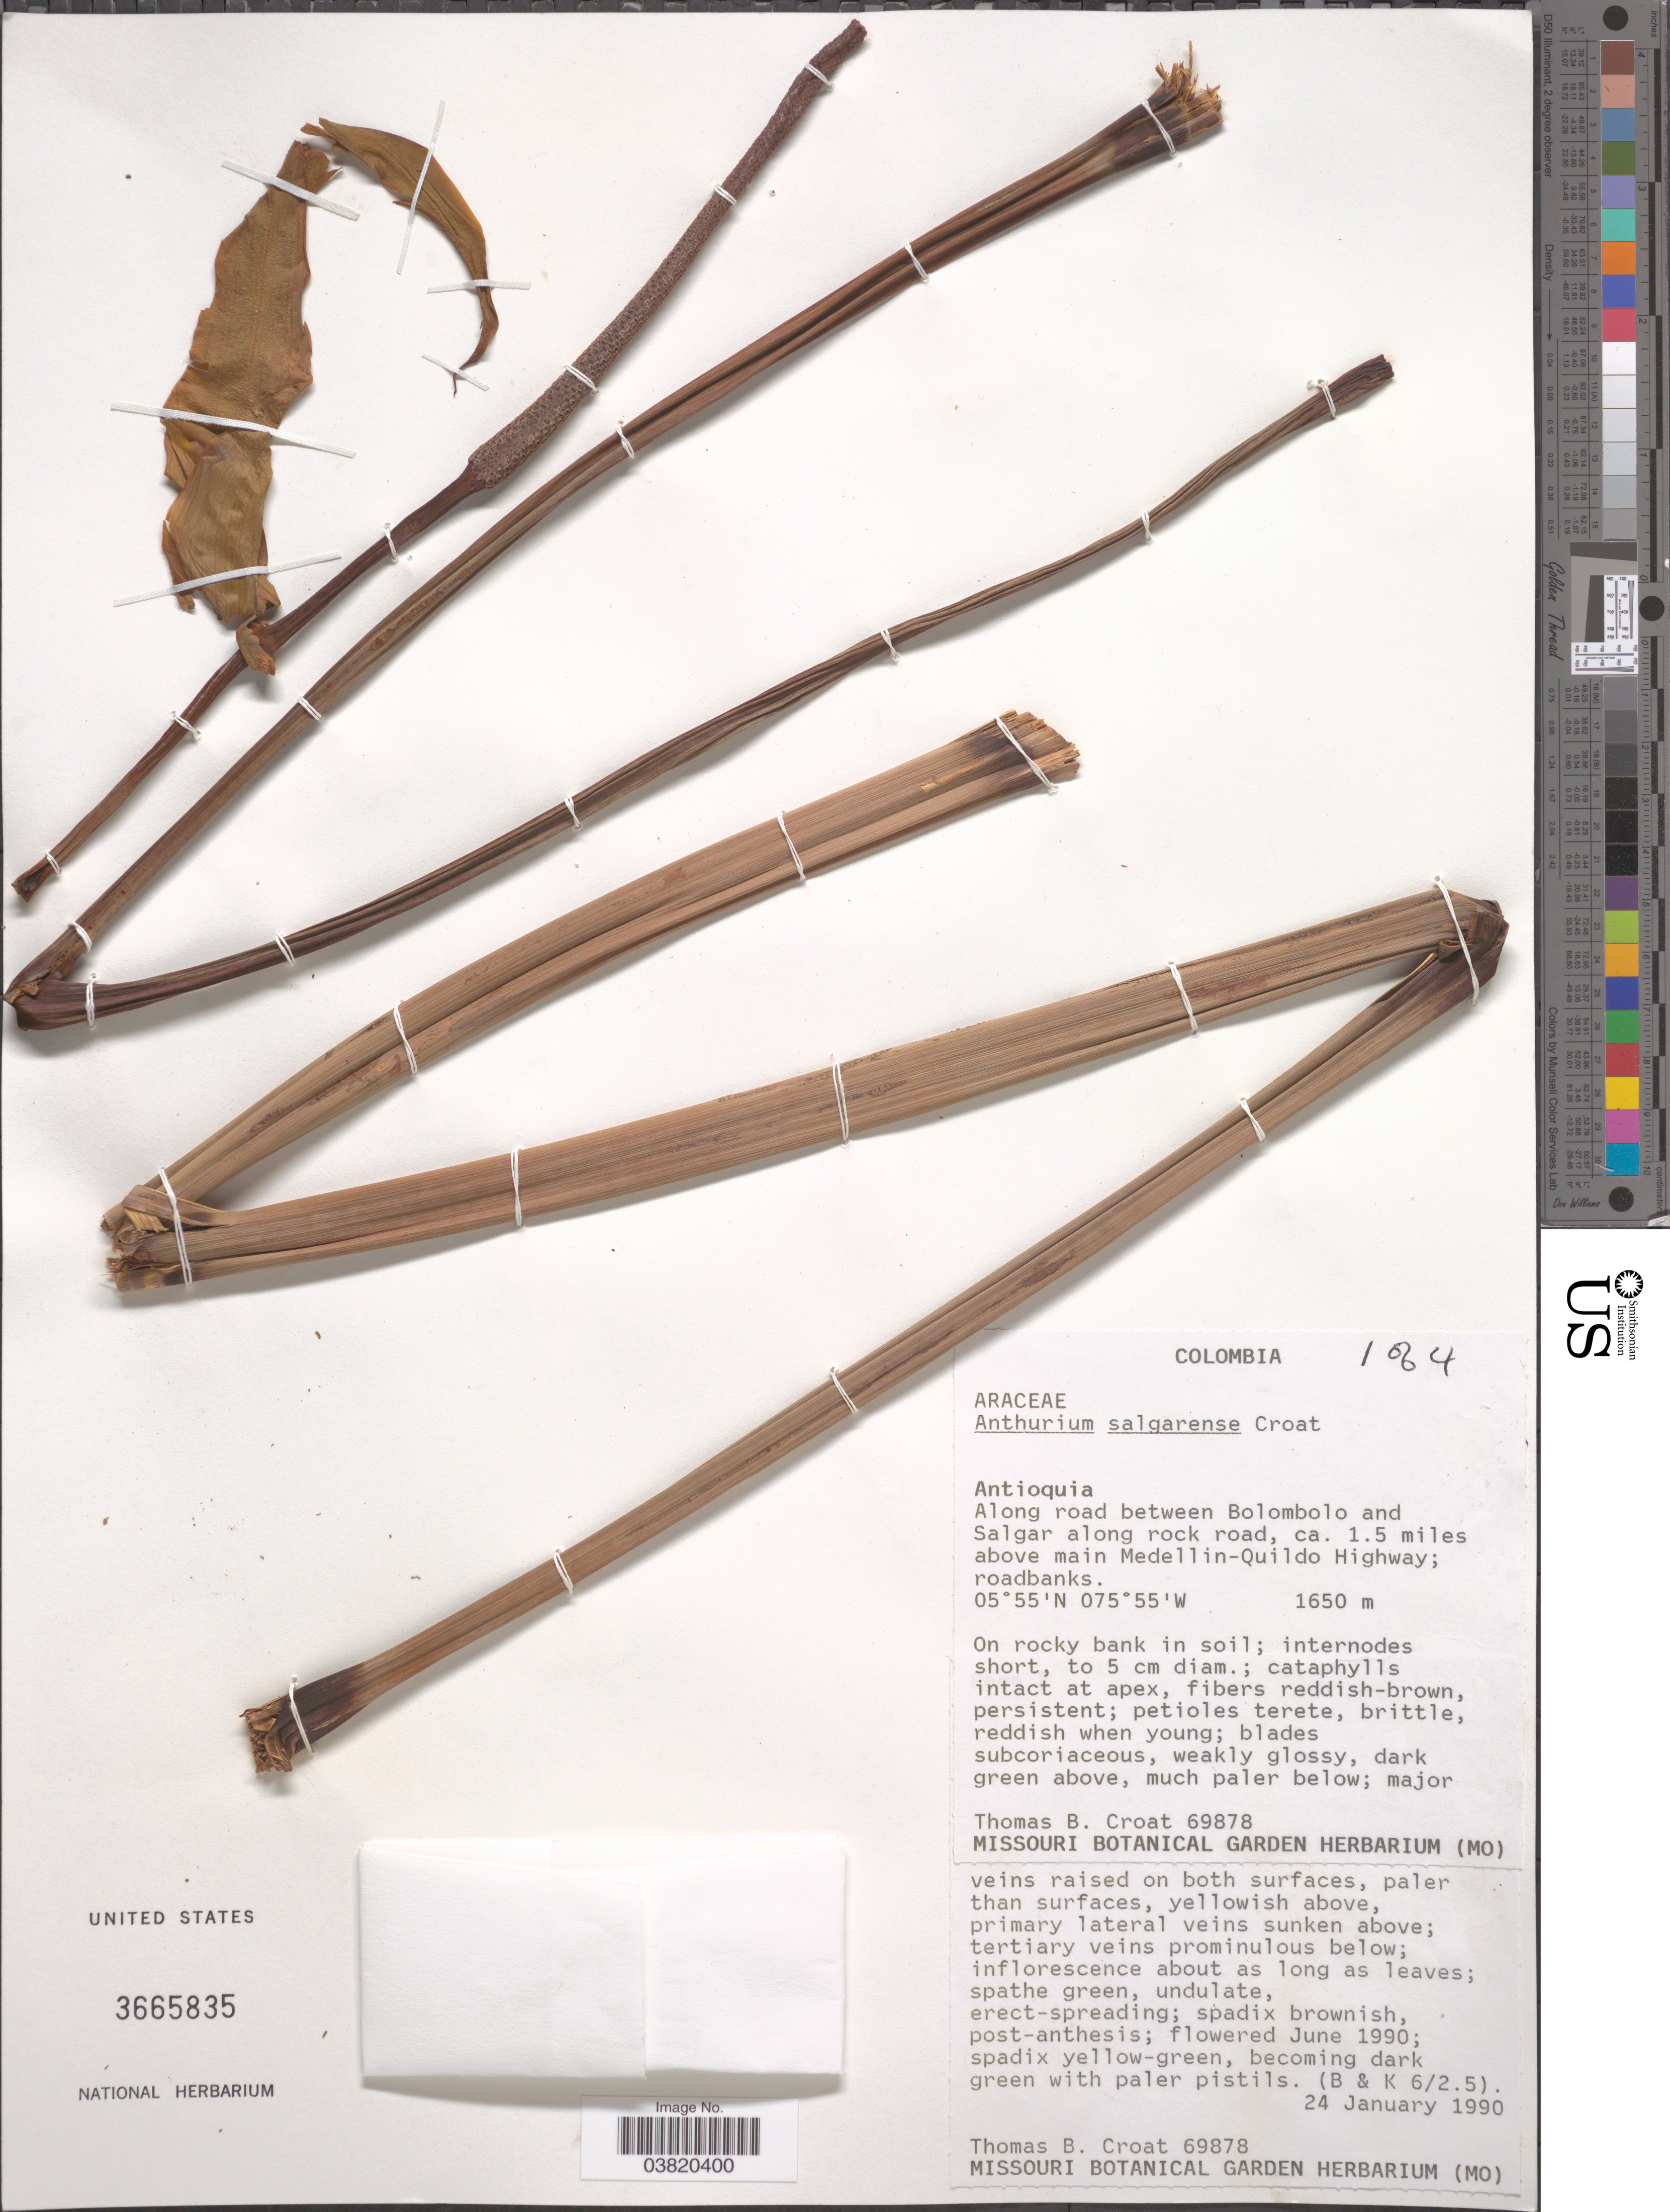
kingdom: Plantae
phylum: Tracheophyta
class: Liliopsida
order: Alismatales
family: Araceae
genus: Anthurium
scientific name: Anthurium salgarense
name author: Croat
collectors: T. B. Croat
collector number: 69878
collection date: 1990-01-24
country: Colombia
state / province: Antioquia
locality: Along road between Bolombolo and Salgar along rock road, ca. 1.5 miles above main Medellin-Quildo Highway.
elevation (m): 1650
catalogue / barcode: US 3665835